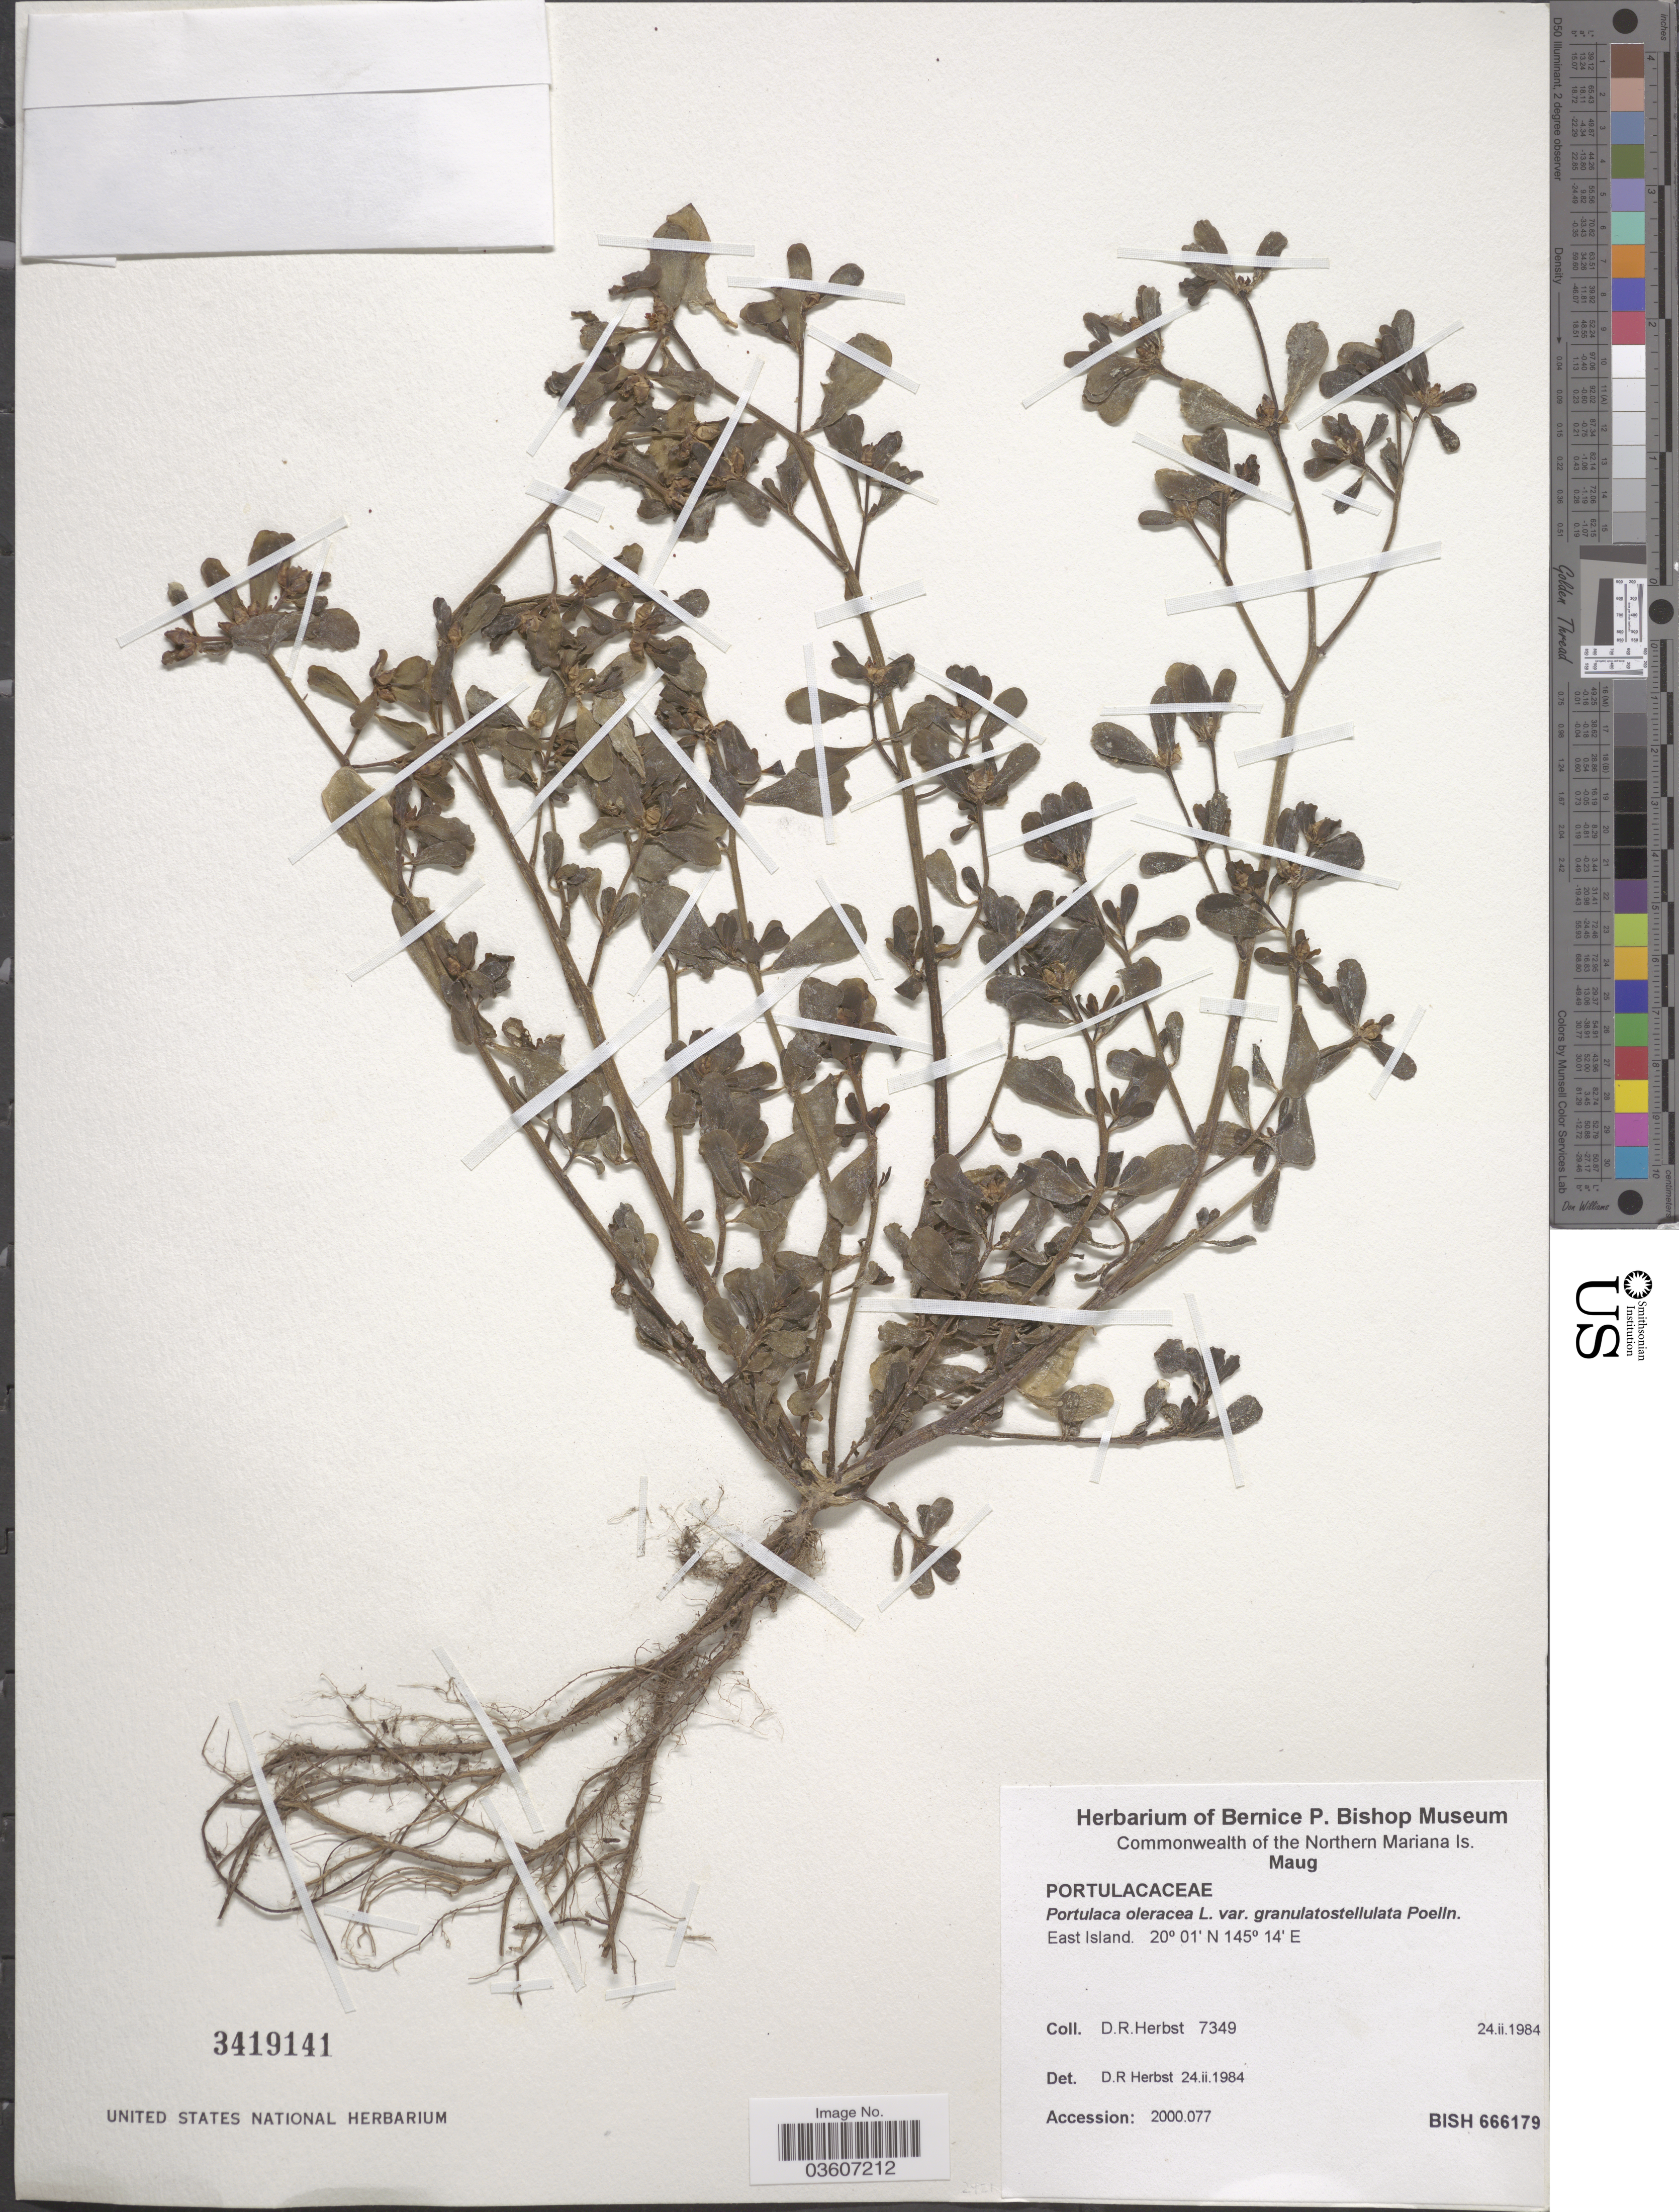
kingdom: Plantae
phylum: Tracheophyta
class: Magnoliopsida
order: Caryophyllales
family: Portulacaceae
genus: Portulaca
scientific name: Portulaca oleracea var. granulatostellulata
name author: Poelln.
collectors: D. R. Herbst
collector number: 7349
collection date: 1984-02-24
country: Northern Mariana Islands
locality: Maug. East Island.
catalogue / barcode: US 3419141